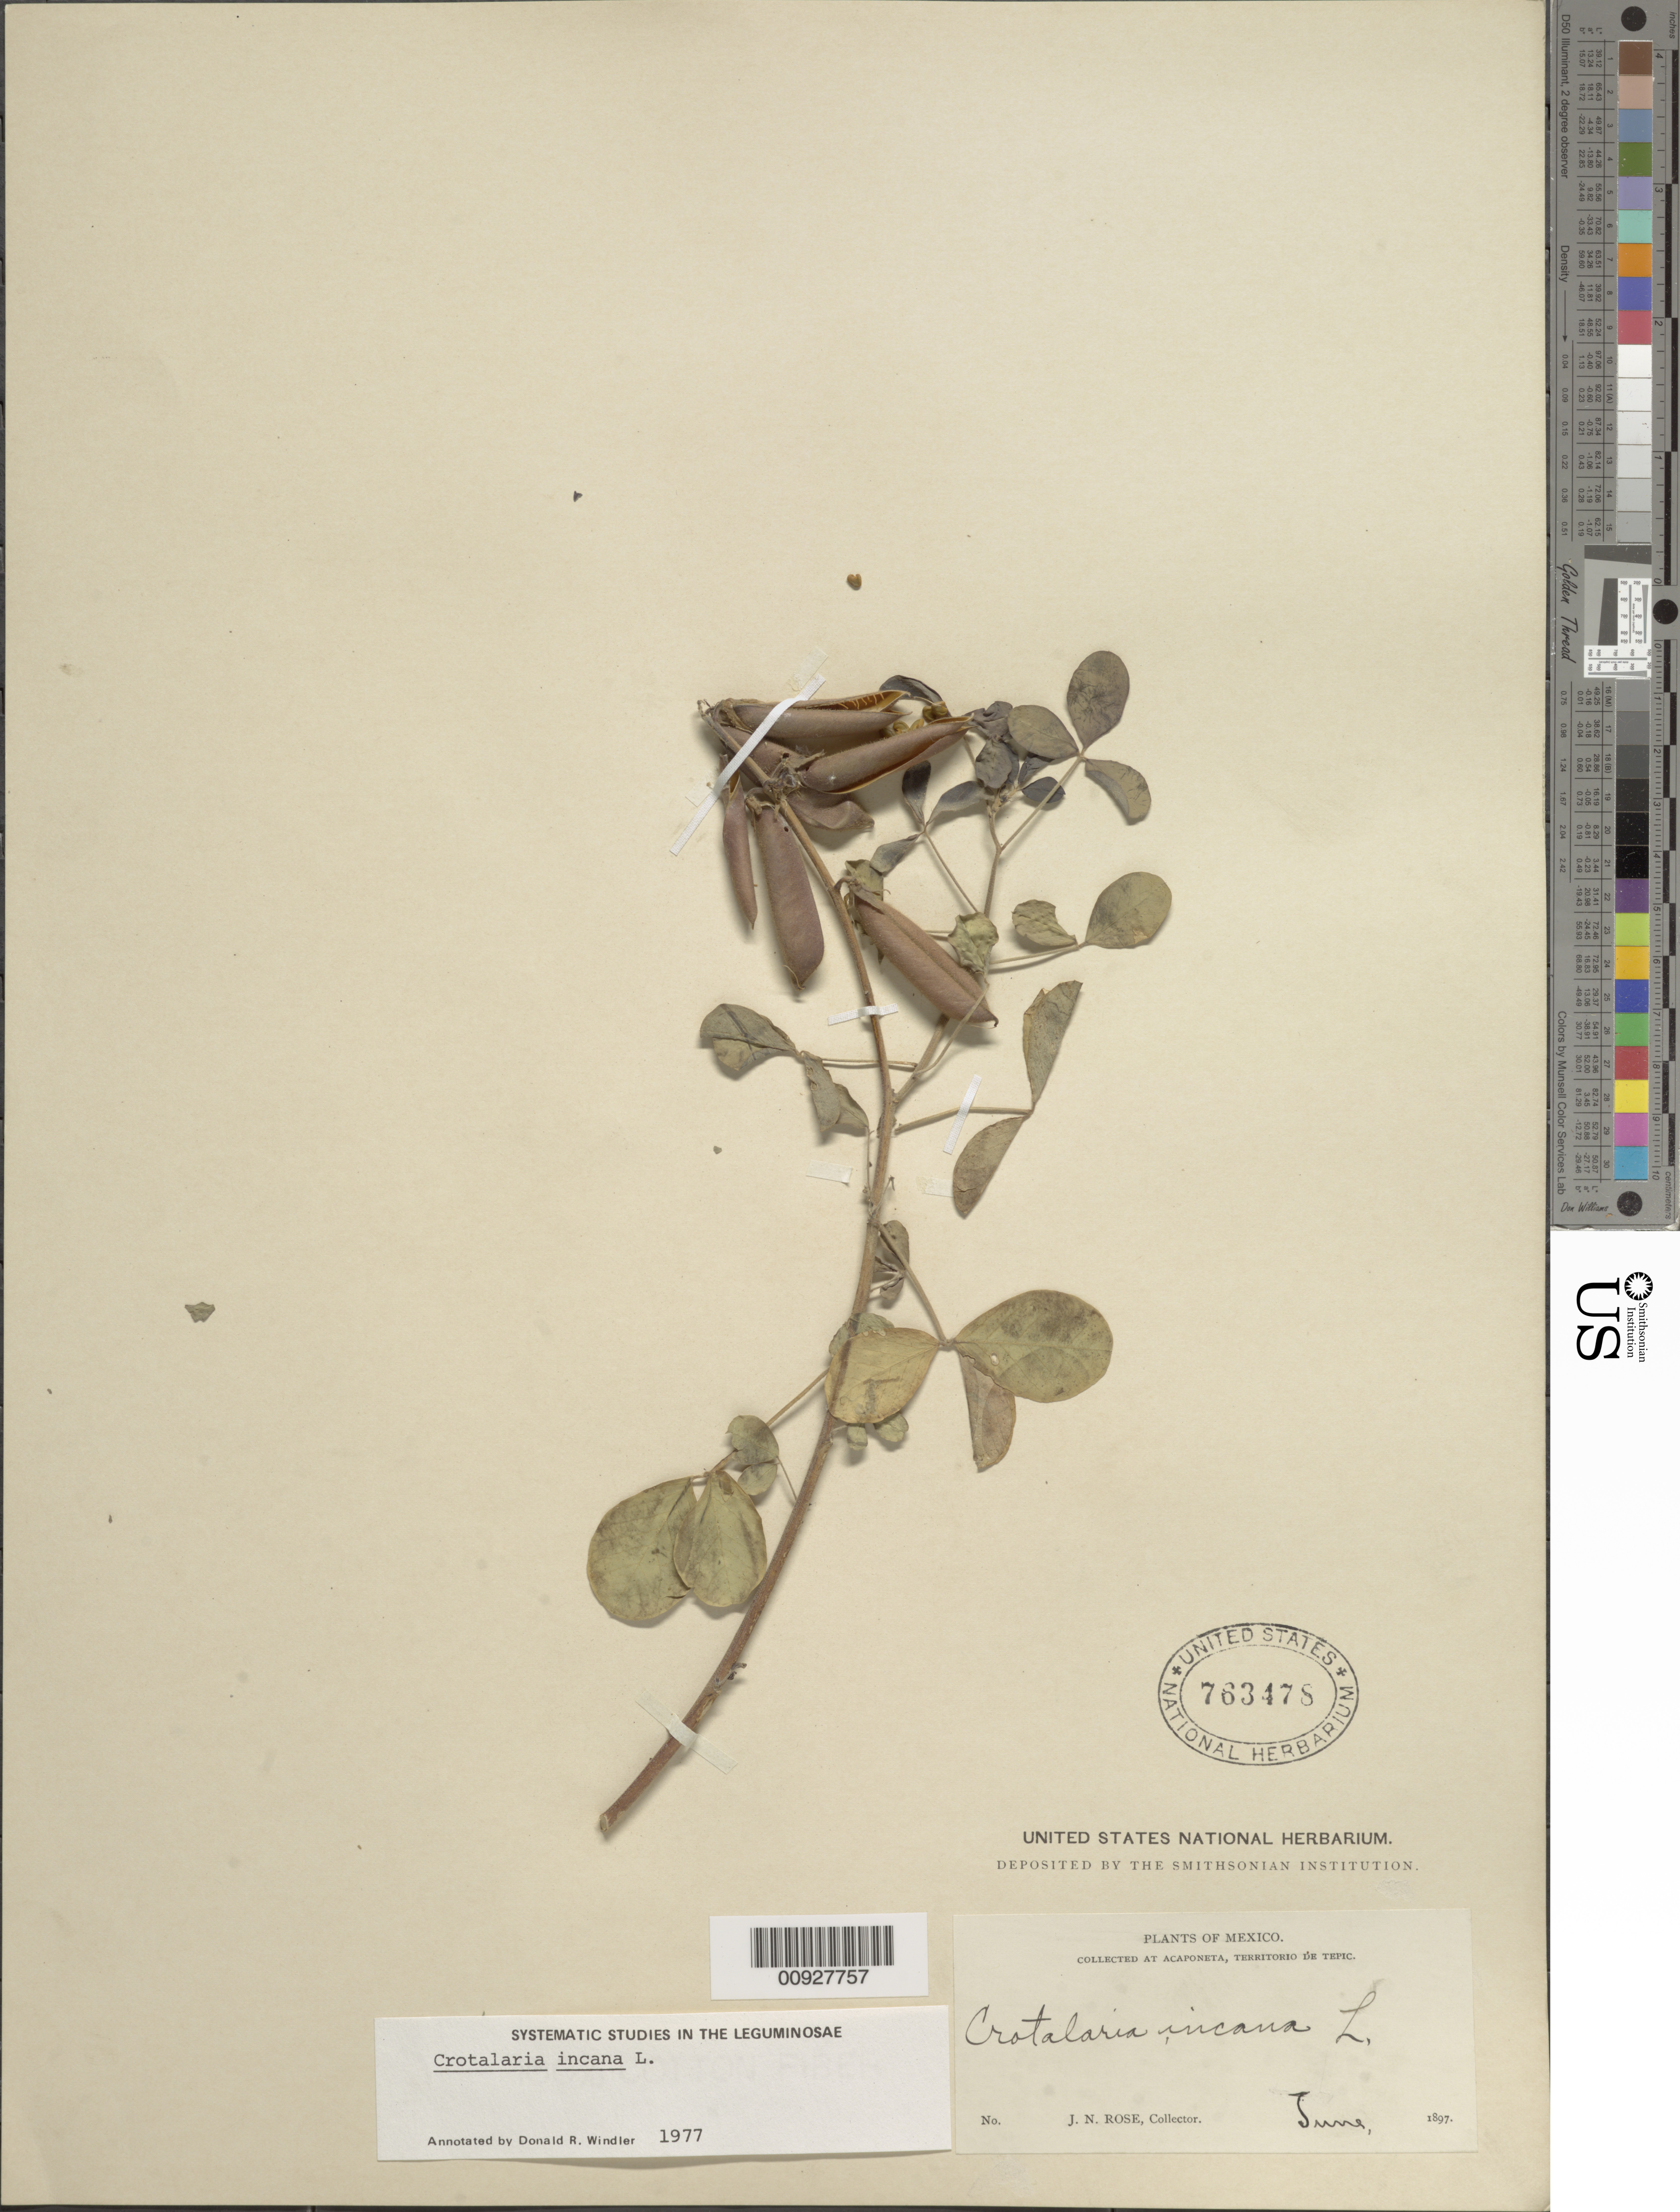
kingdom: Plantae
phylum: Tracheophyta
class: Magnoliopsida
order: Fabales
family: Fabaceae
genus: Crotalaria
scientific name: Crotalaria incana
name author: L.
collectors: J. N. Rose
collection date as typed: Jun 1897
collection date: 1897-06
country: Mexico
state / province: Nayarit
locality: Acaponeta, Territorio de Tepic.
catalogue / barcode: US 763478